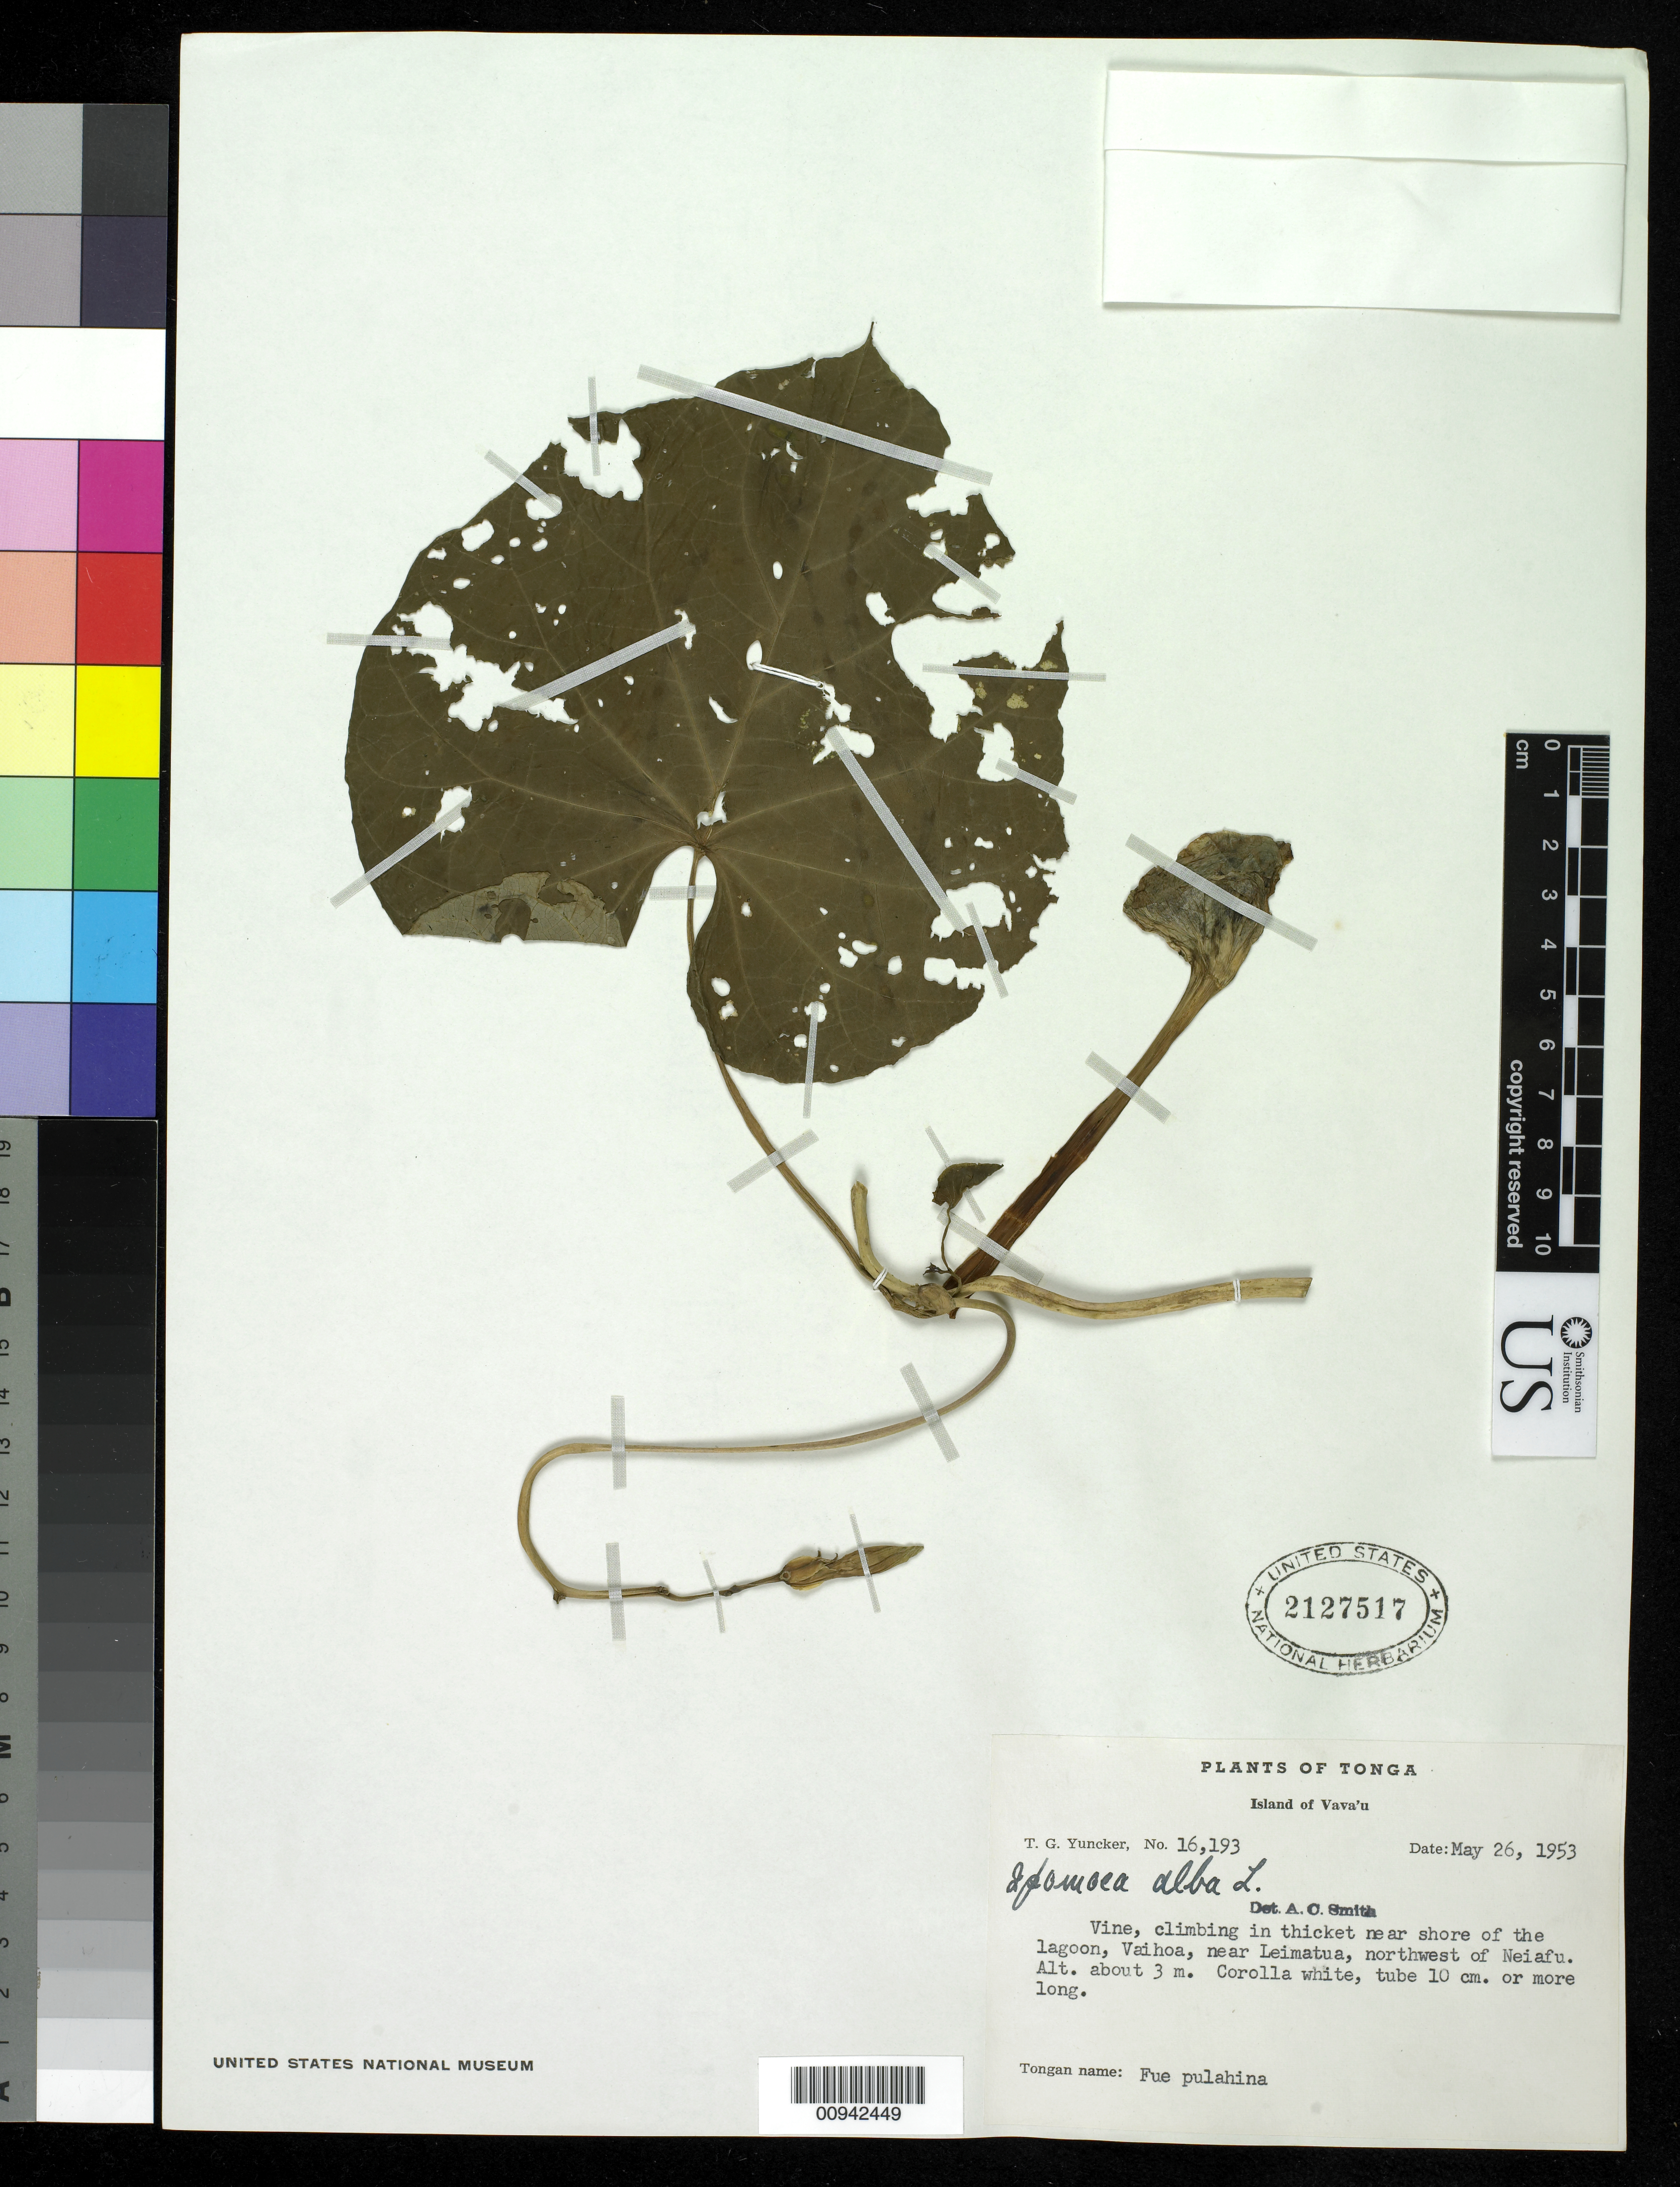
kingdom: Plantae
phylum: Tracheophyta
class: Magnoliopsida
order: Solanales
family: Convolvulaceae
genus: Ipomoea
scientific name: Ipomoea alba L.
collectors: T. G. Yuncker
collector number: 16193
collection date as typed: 26 May 1953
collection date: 1953-05-26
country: Tonga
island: Vava'u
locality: Vaihoa, near Leimatua, northwest of Neiafu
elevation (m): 3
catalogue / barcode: US 2127517